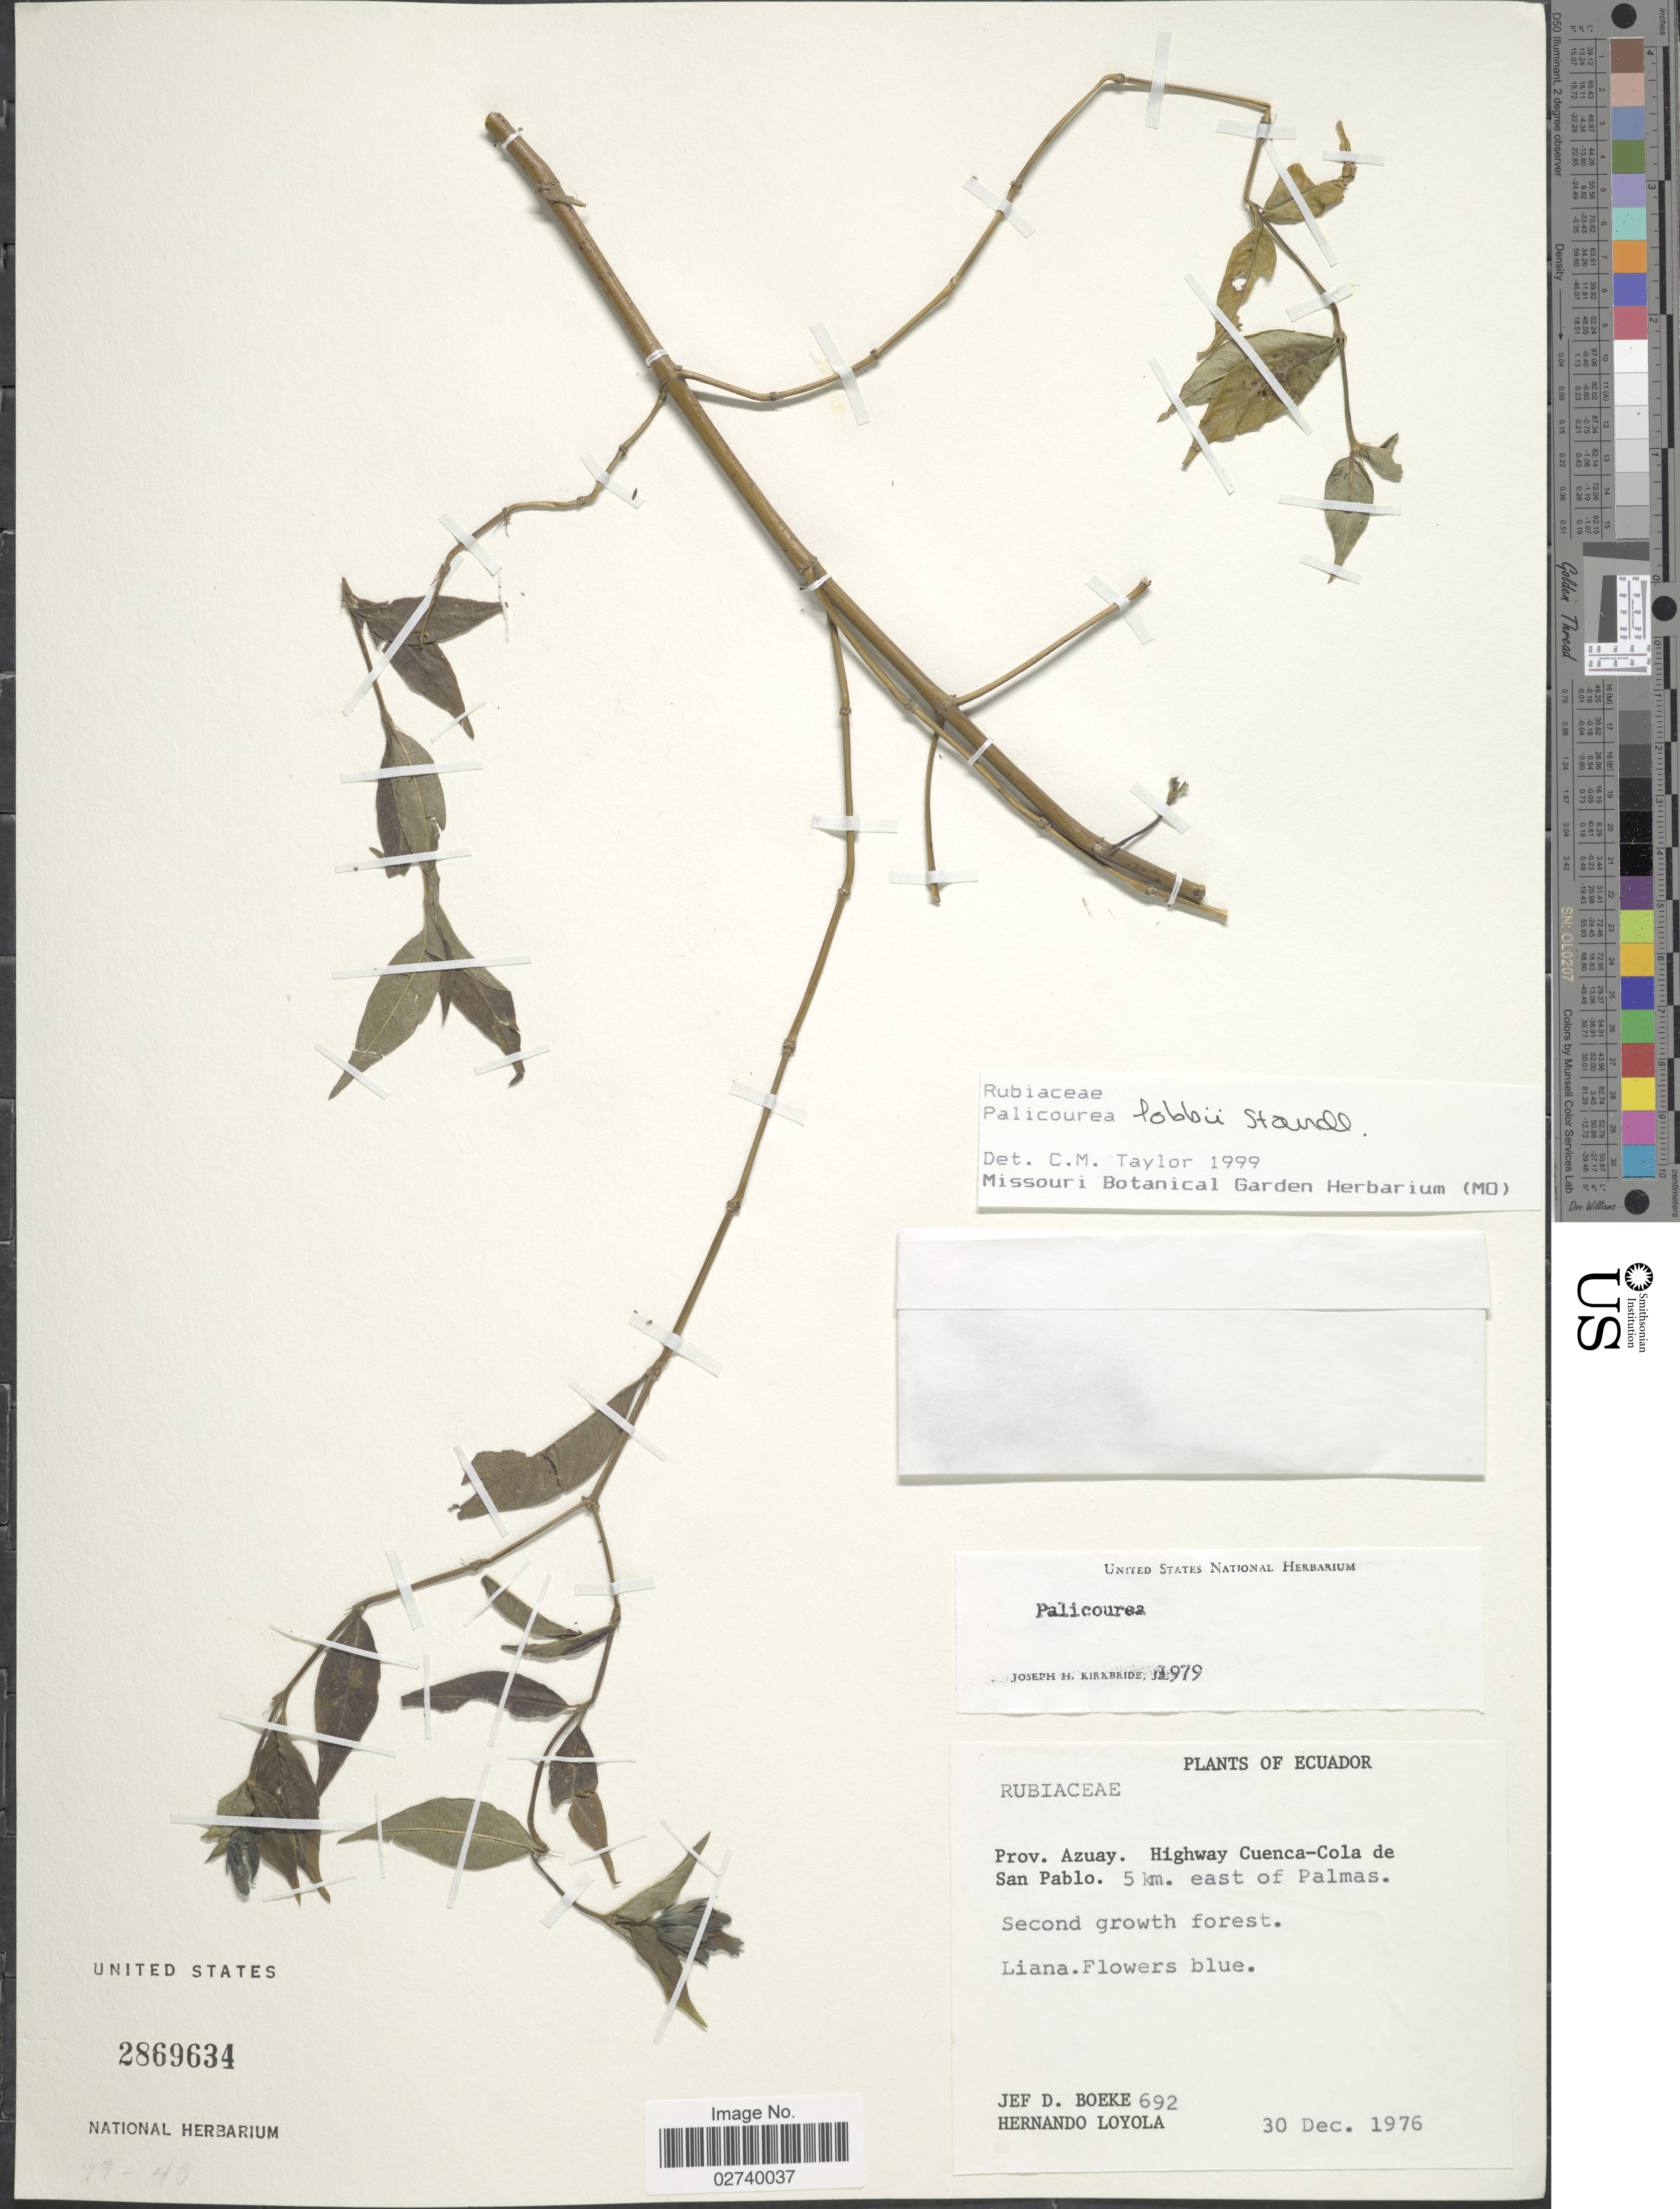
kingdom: Plantae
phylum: Tracheophyta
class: Magnoliopsida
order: Gentianales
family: Rubiaceae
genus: Palicourea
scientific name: Palicourea lobbii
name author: Standl.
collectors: J. Boeke & H. Loyola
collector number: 692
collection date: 1976-12-30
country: Ecuador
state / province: Azuay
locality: Highway Cuenca-Cola de San Pablo. 5 km. east of Palmas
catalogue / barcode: US 2869634